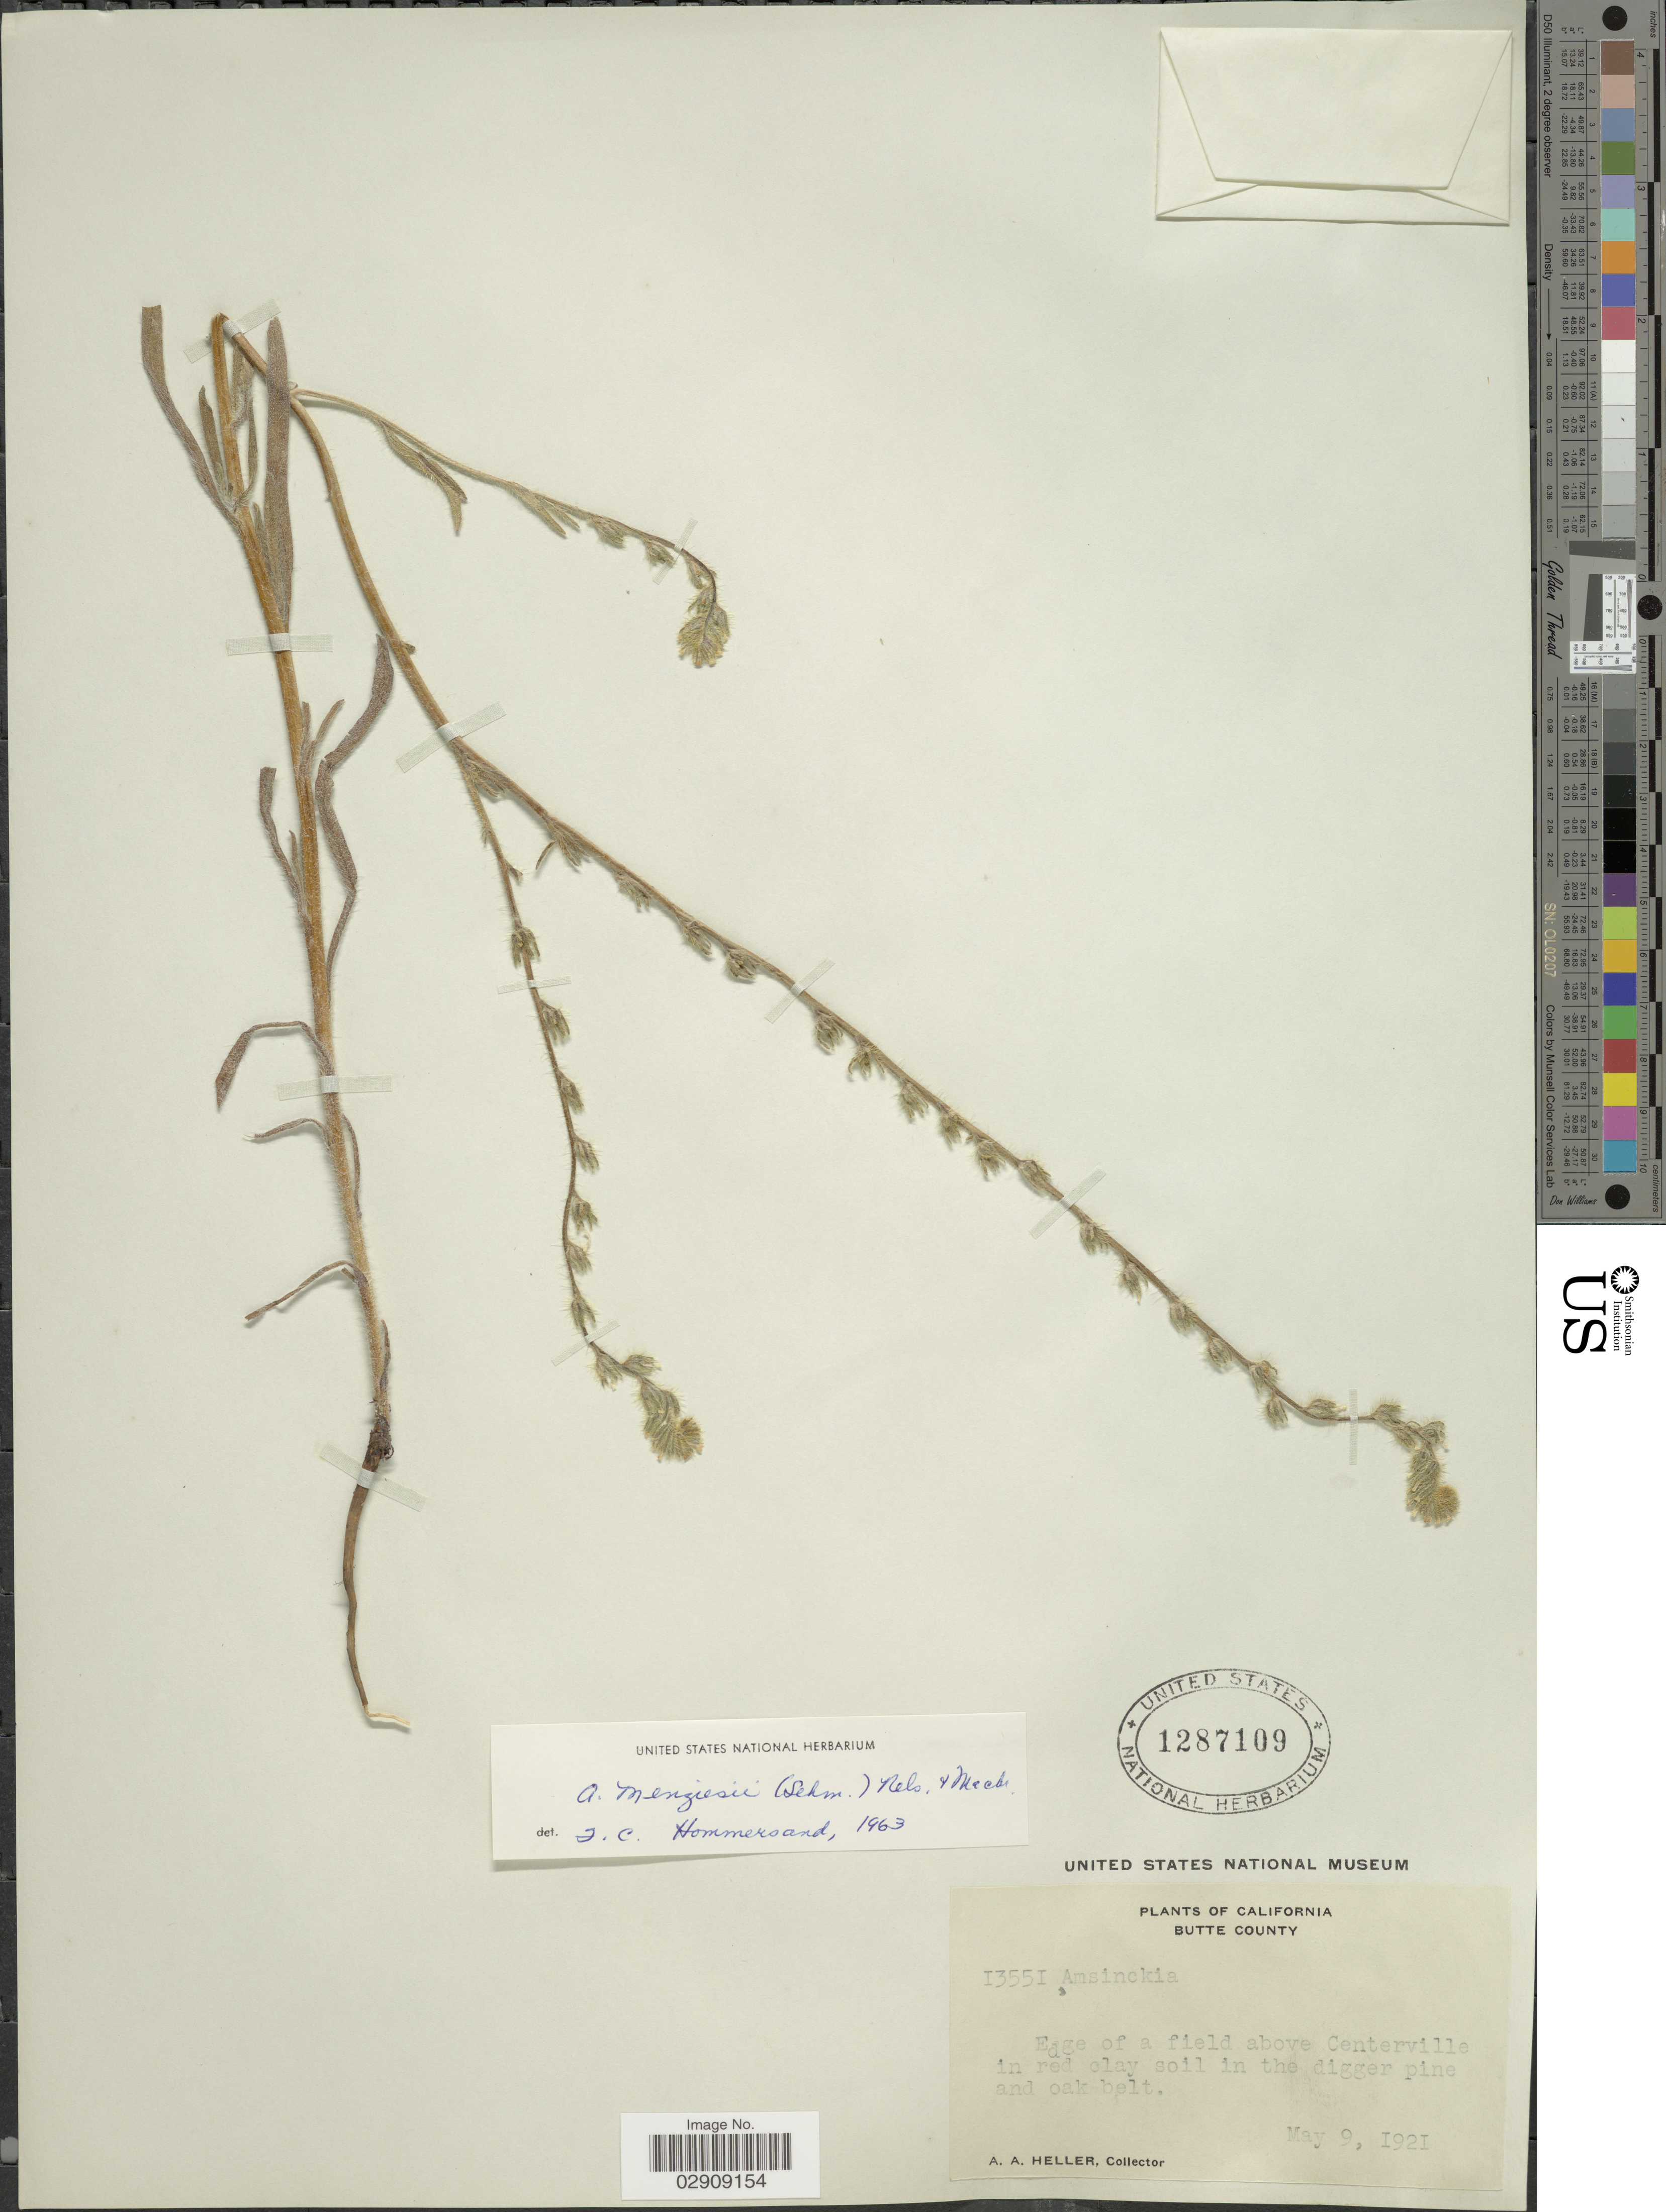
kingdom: Plantae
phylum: Tracheophyta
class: Magnoliopsida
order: Boraginales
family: Boraginaceae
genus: Amsinckia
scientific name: Amsinckia menziesii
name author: A. Nelson & J.F. Macbr.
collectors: A. A. Heller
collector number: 13551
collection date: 1921-05-09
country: United States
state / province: California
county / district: Butte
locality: Butte County. Edge of a field above Centerville.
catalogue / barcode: US 1287109